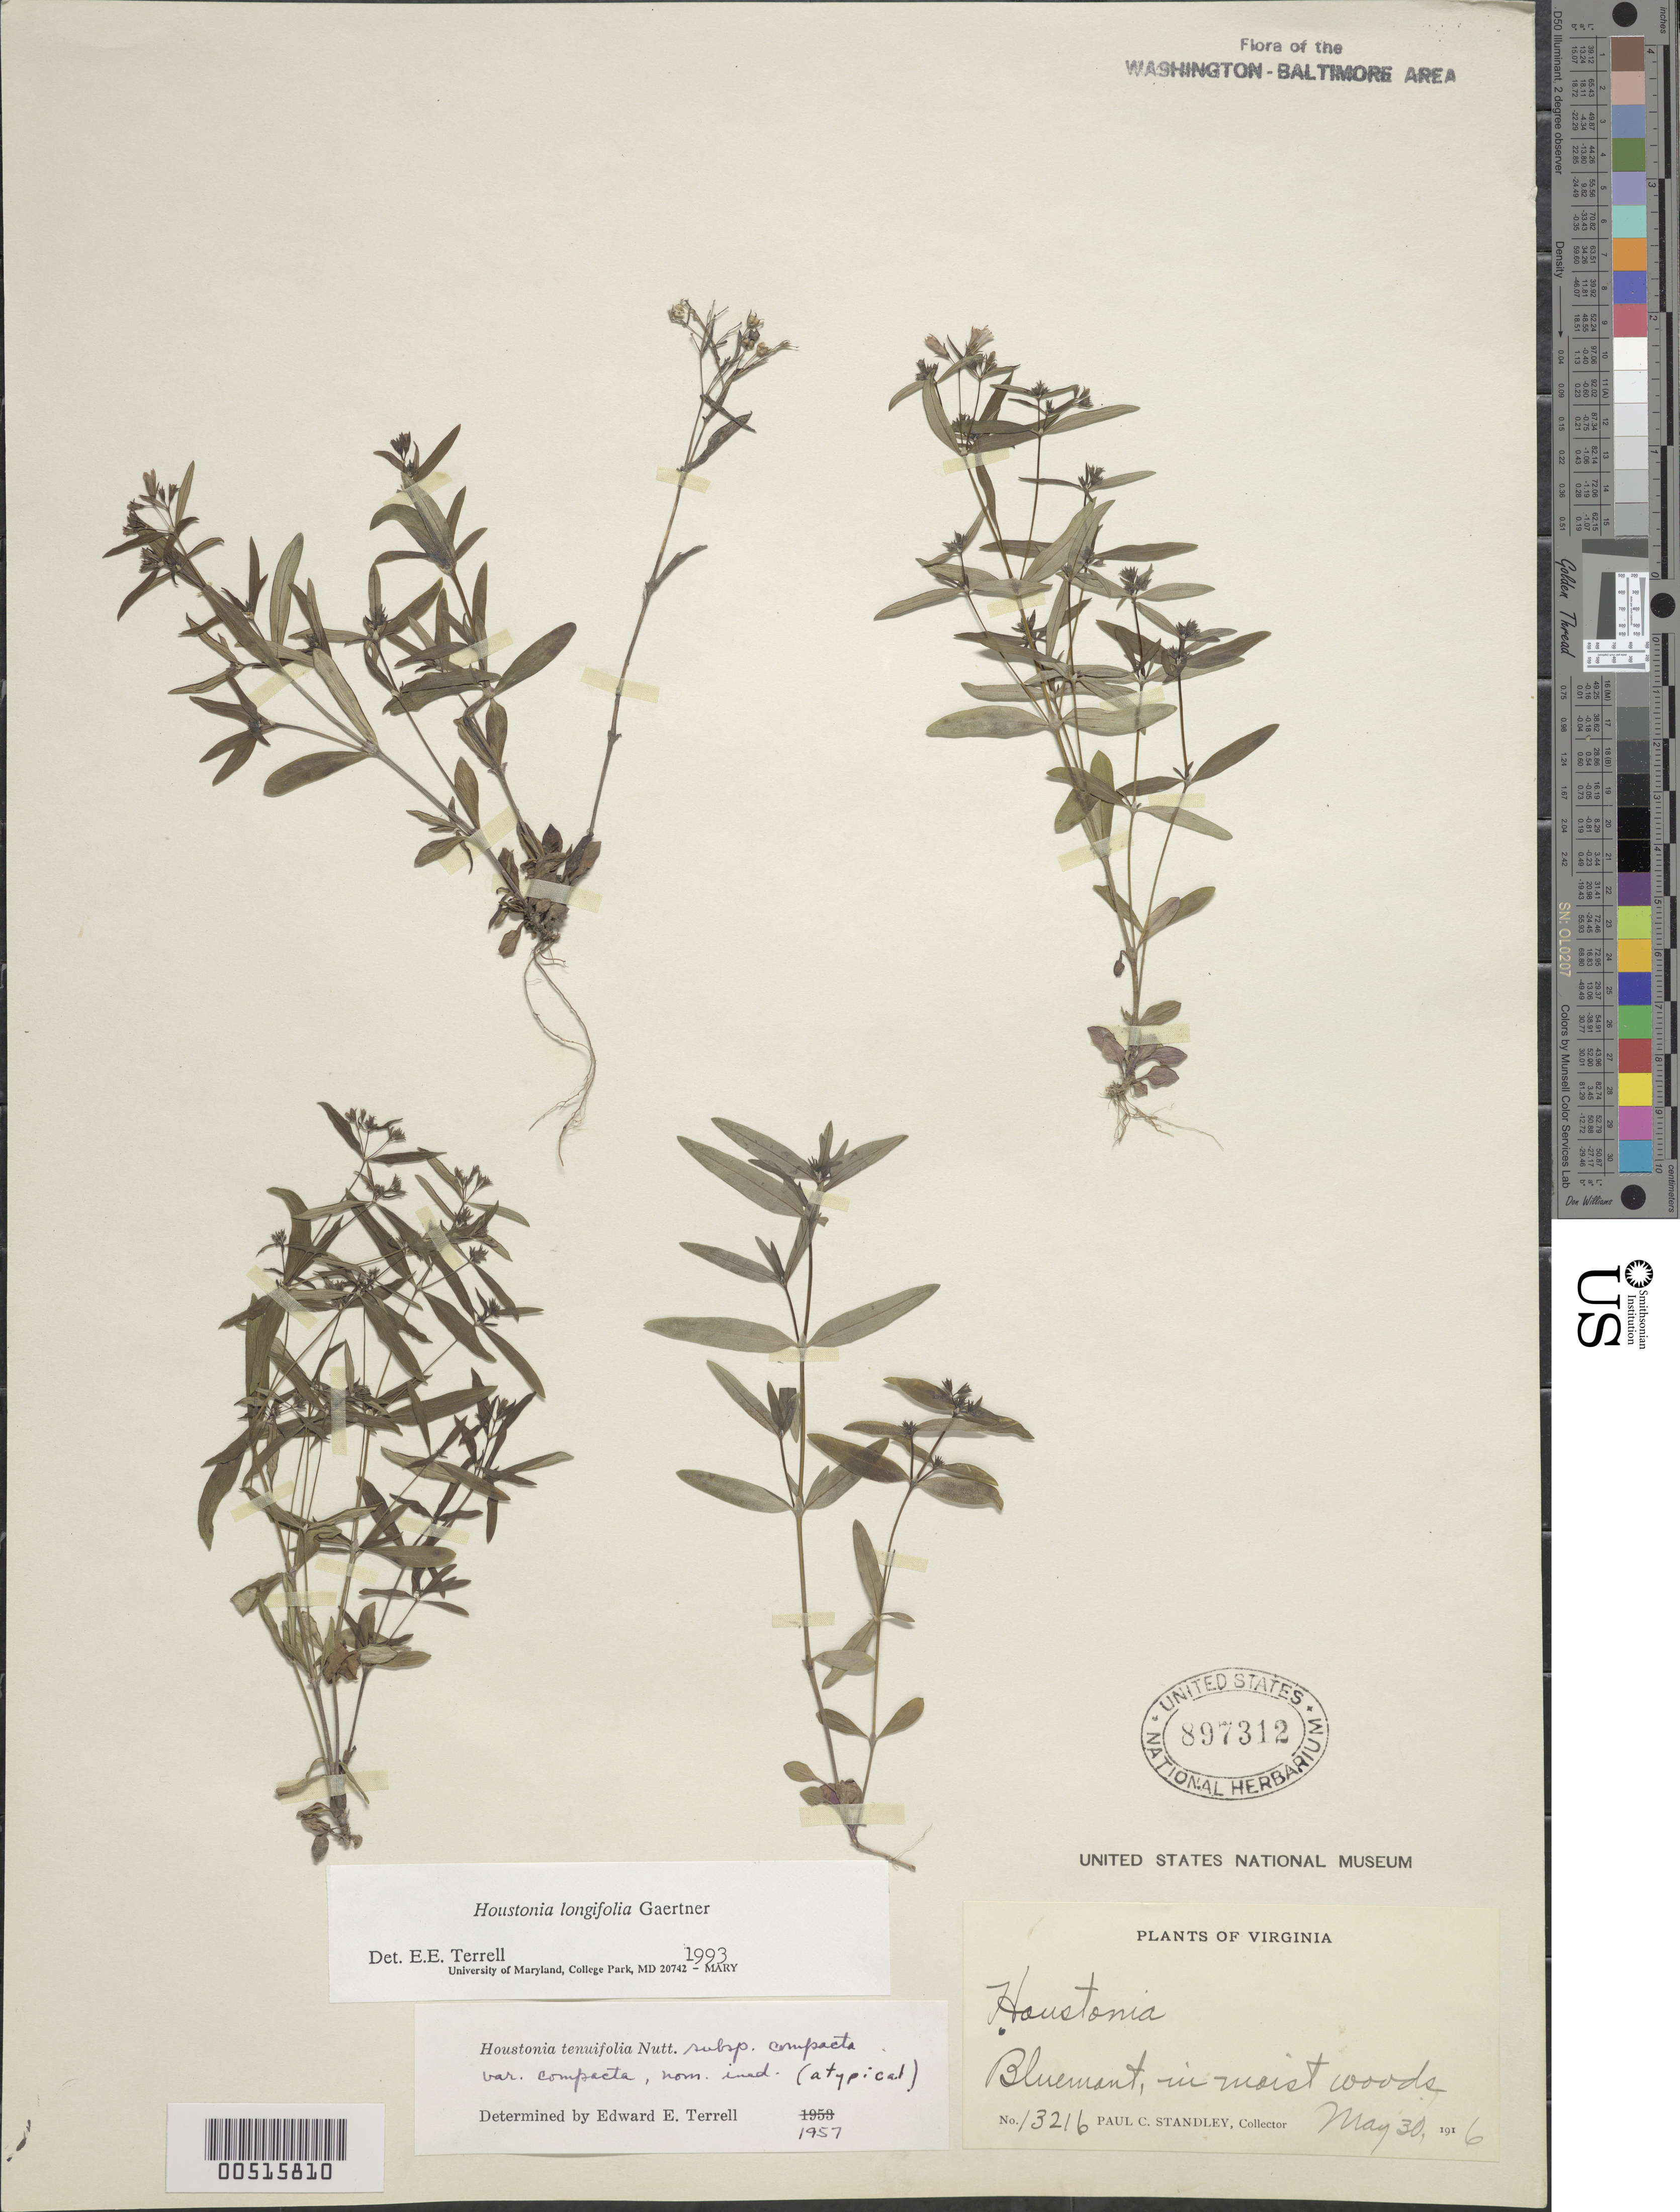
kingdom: Plantae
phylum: Tracheophyta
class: Magnoliopsida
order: Gentianales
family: Rubiaceae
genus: Houstonia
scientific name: Houstonia longifolia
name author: Gaertn.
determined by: Terrell, E. E.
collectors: P. C. Standley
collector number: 13216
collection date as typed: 30 May 1916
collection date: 1916-05-30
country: United States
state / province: Virginia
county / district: Loudoun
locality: Bluemont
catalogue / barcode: US 897312